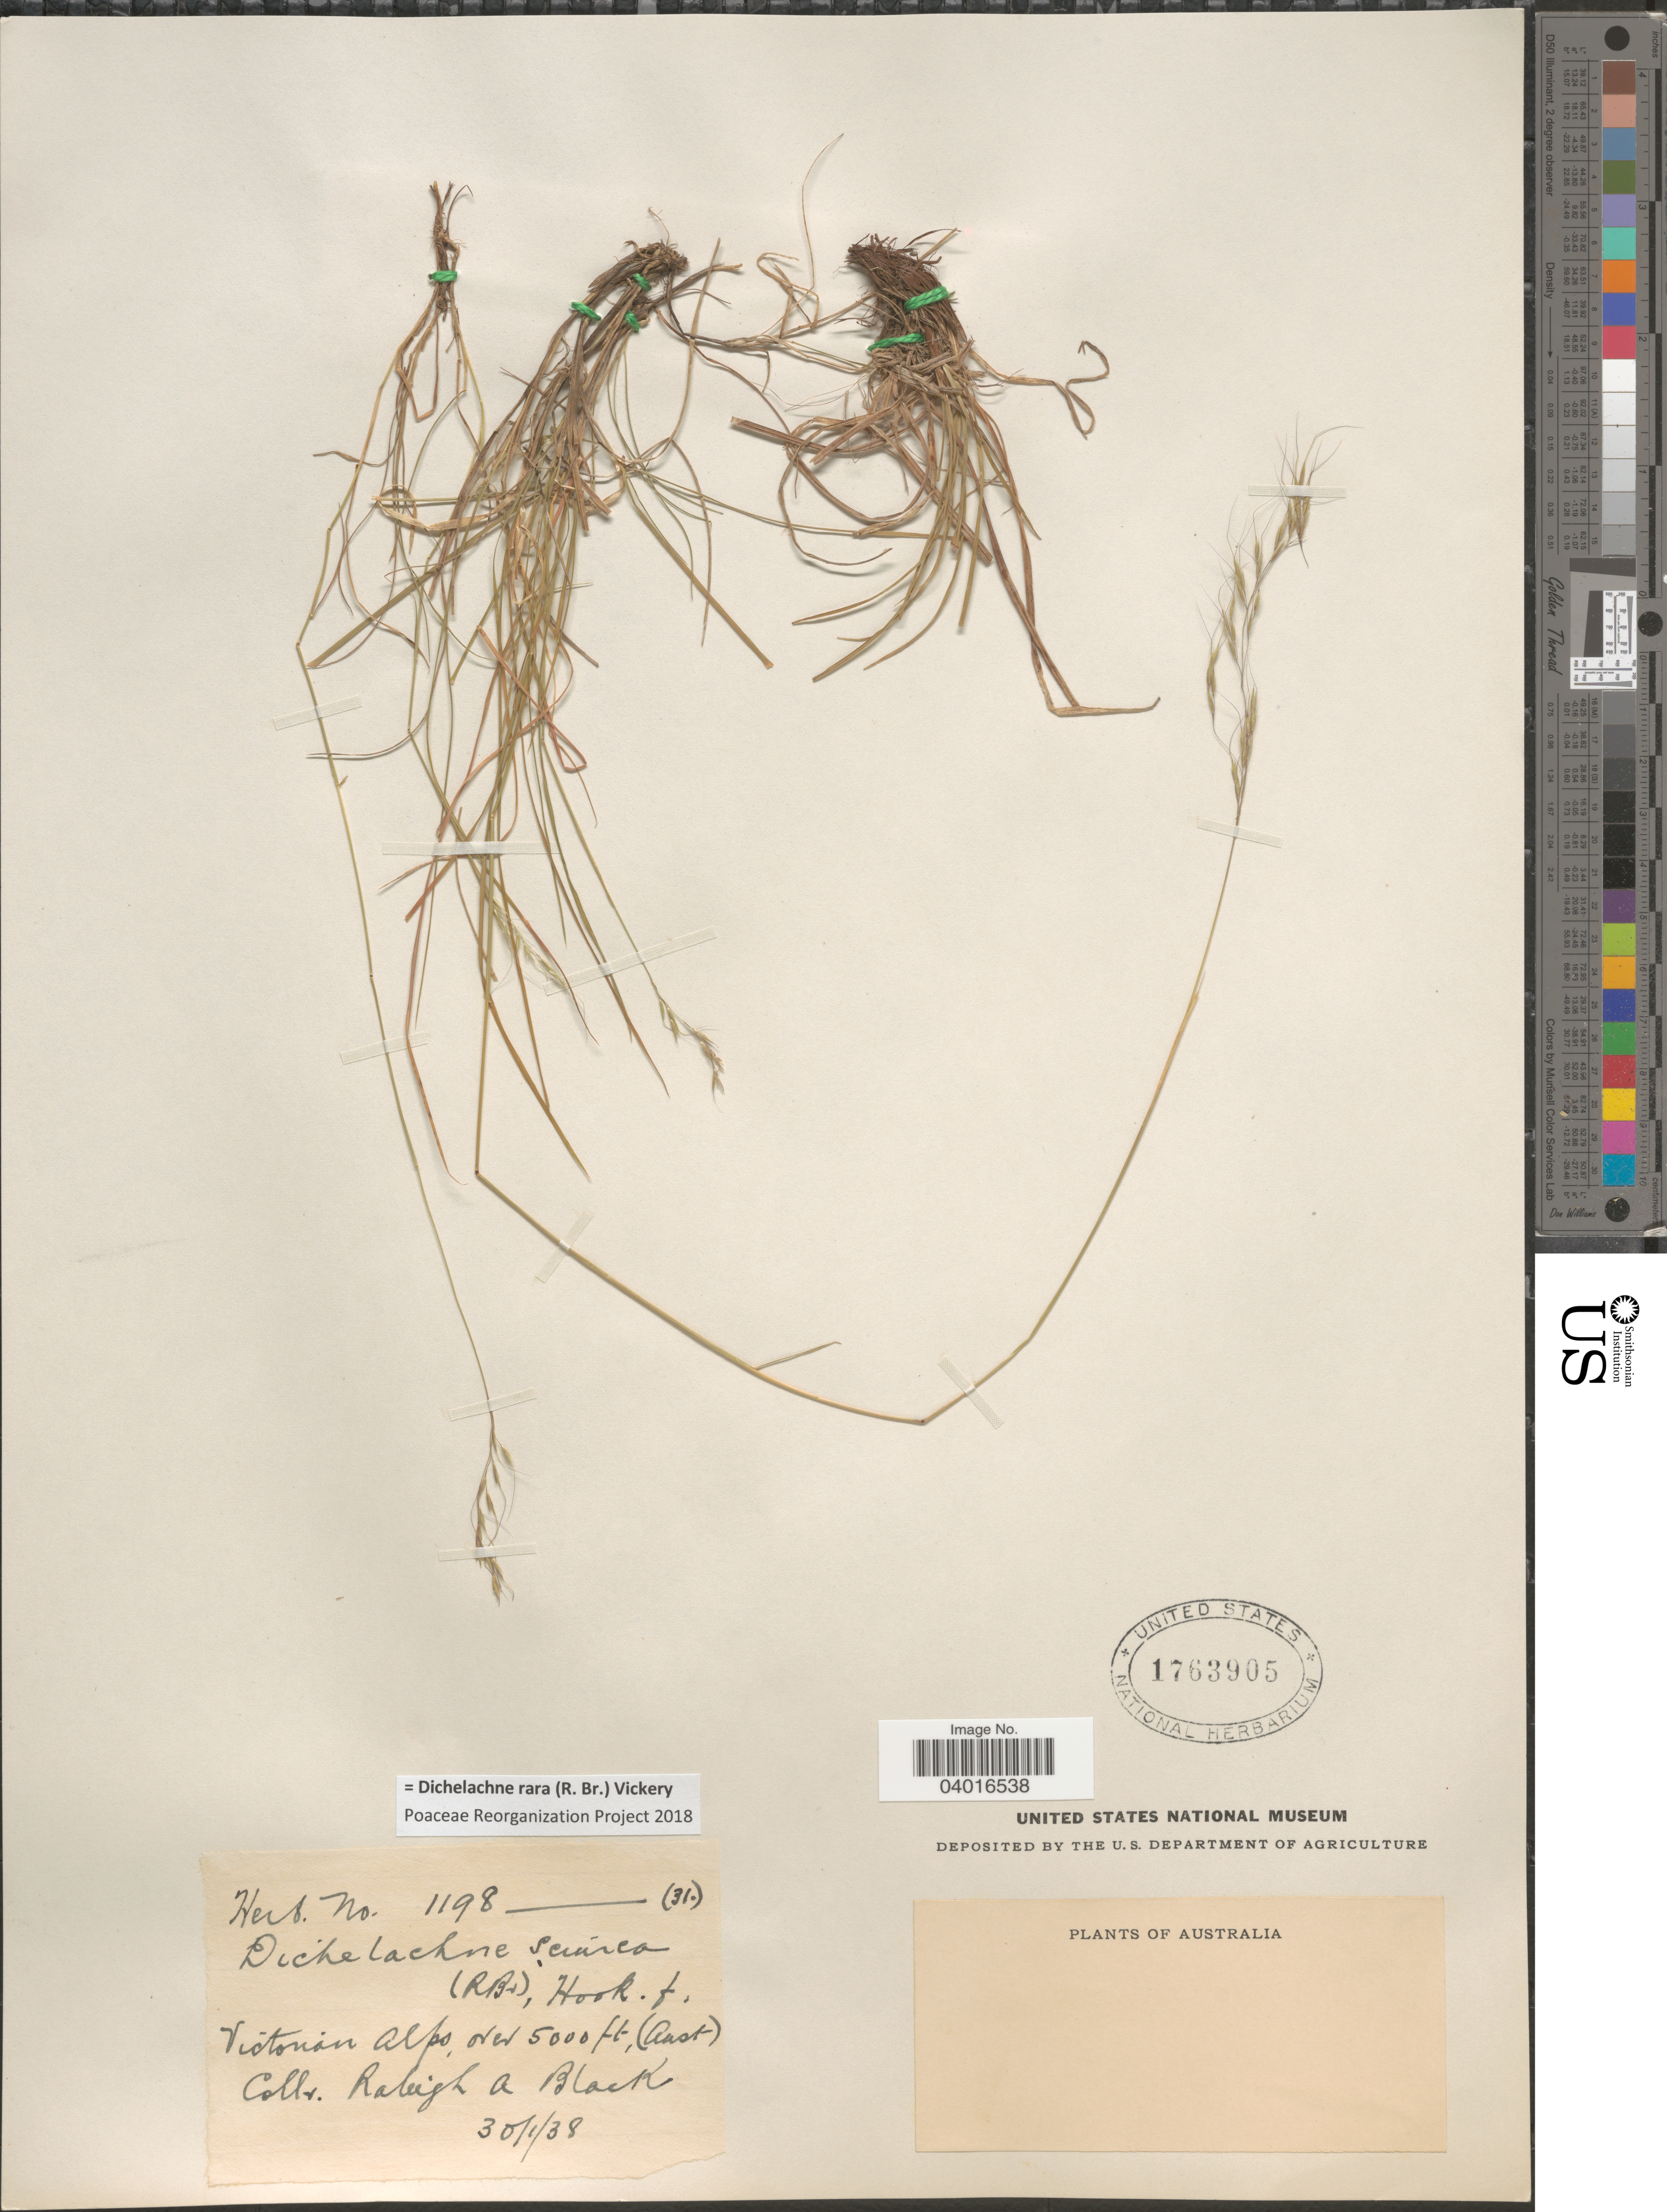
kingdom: Plantae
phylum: Tracheophyta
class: Liliopsida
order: Poales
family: Poaceae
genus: Dichelachne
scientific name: Dichelachne rara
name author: (R. Br.) Vickery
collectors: R. A. Black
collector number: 1198/(31)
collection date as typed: Transcribed d/m/y: 30/1/38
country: Australia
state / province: Victoria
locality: Victoria Alps.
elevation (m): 1524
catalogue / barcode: US 1763905